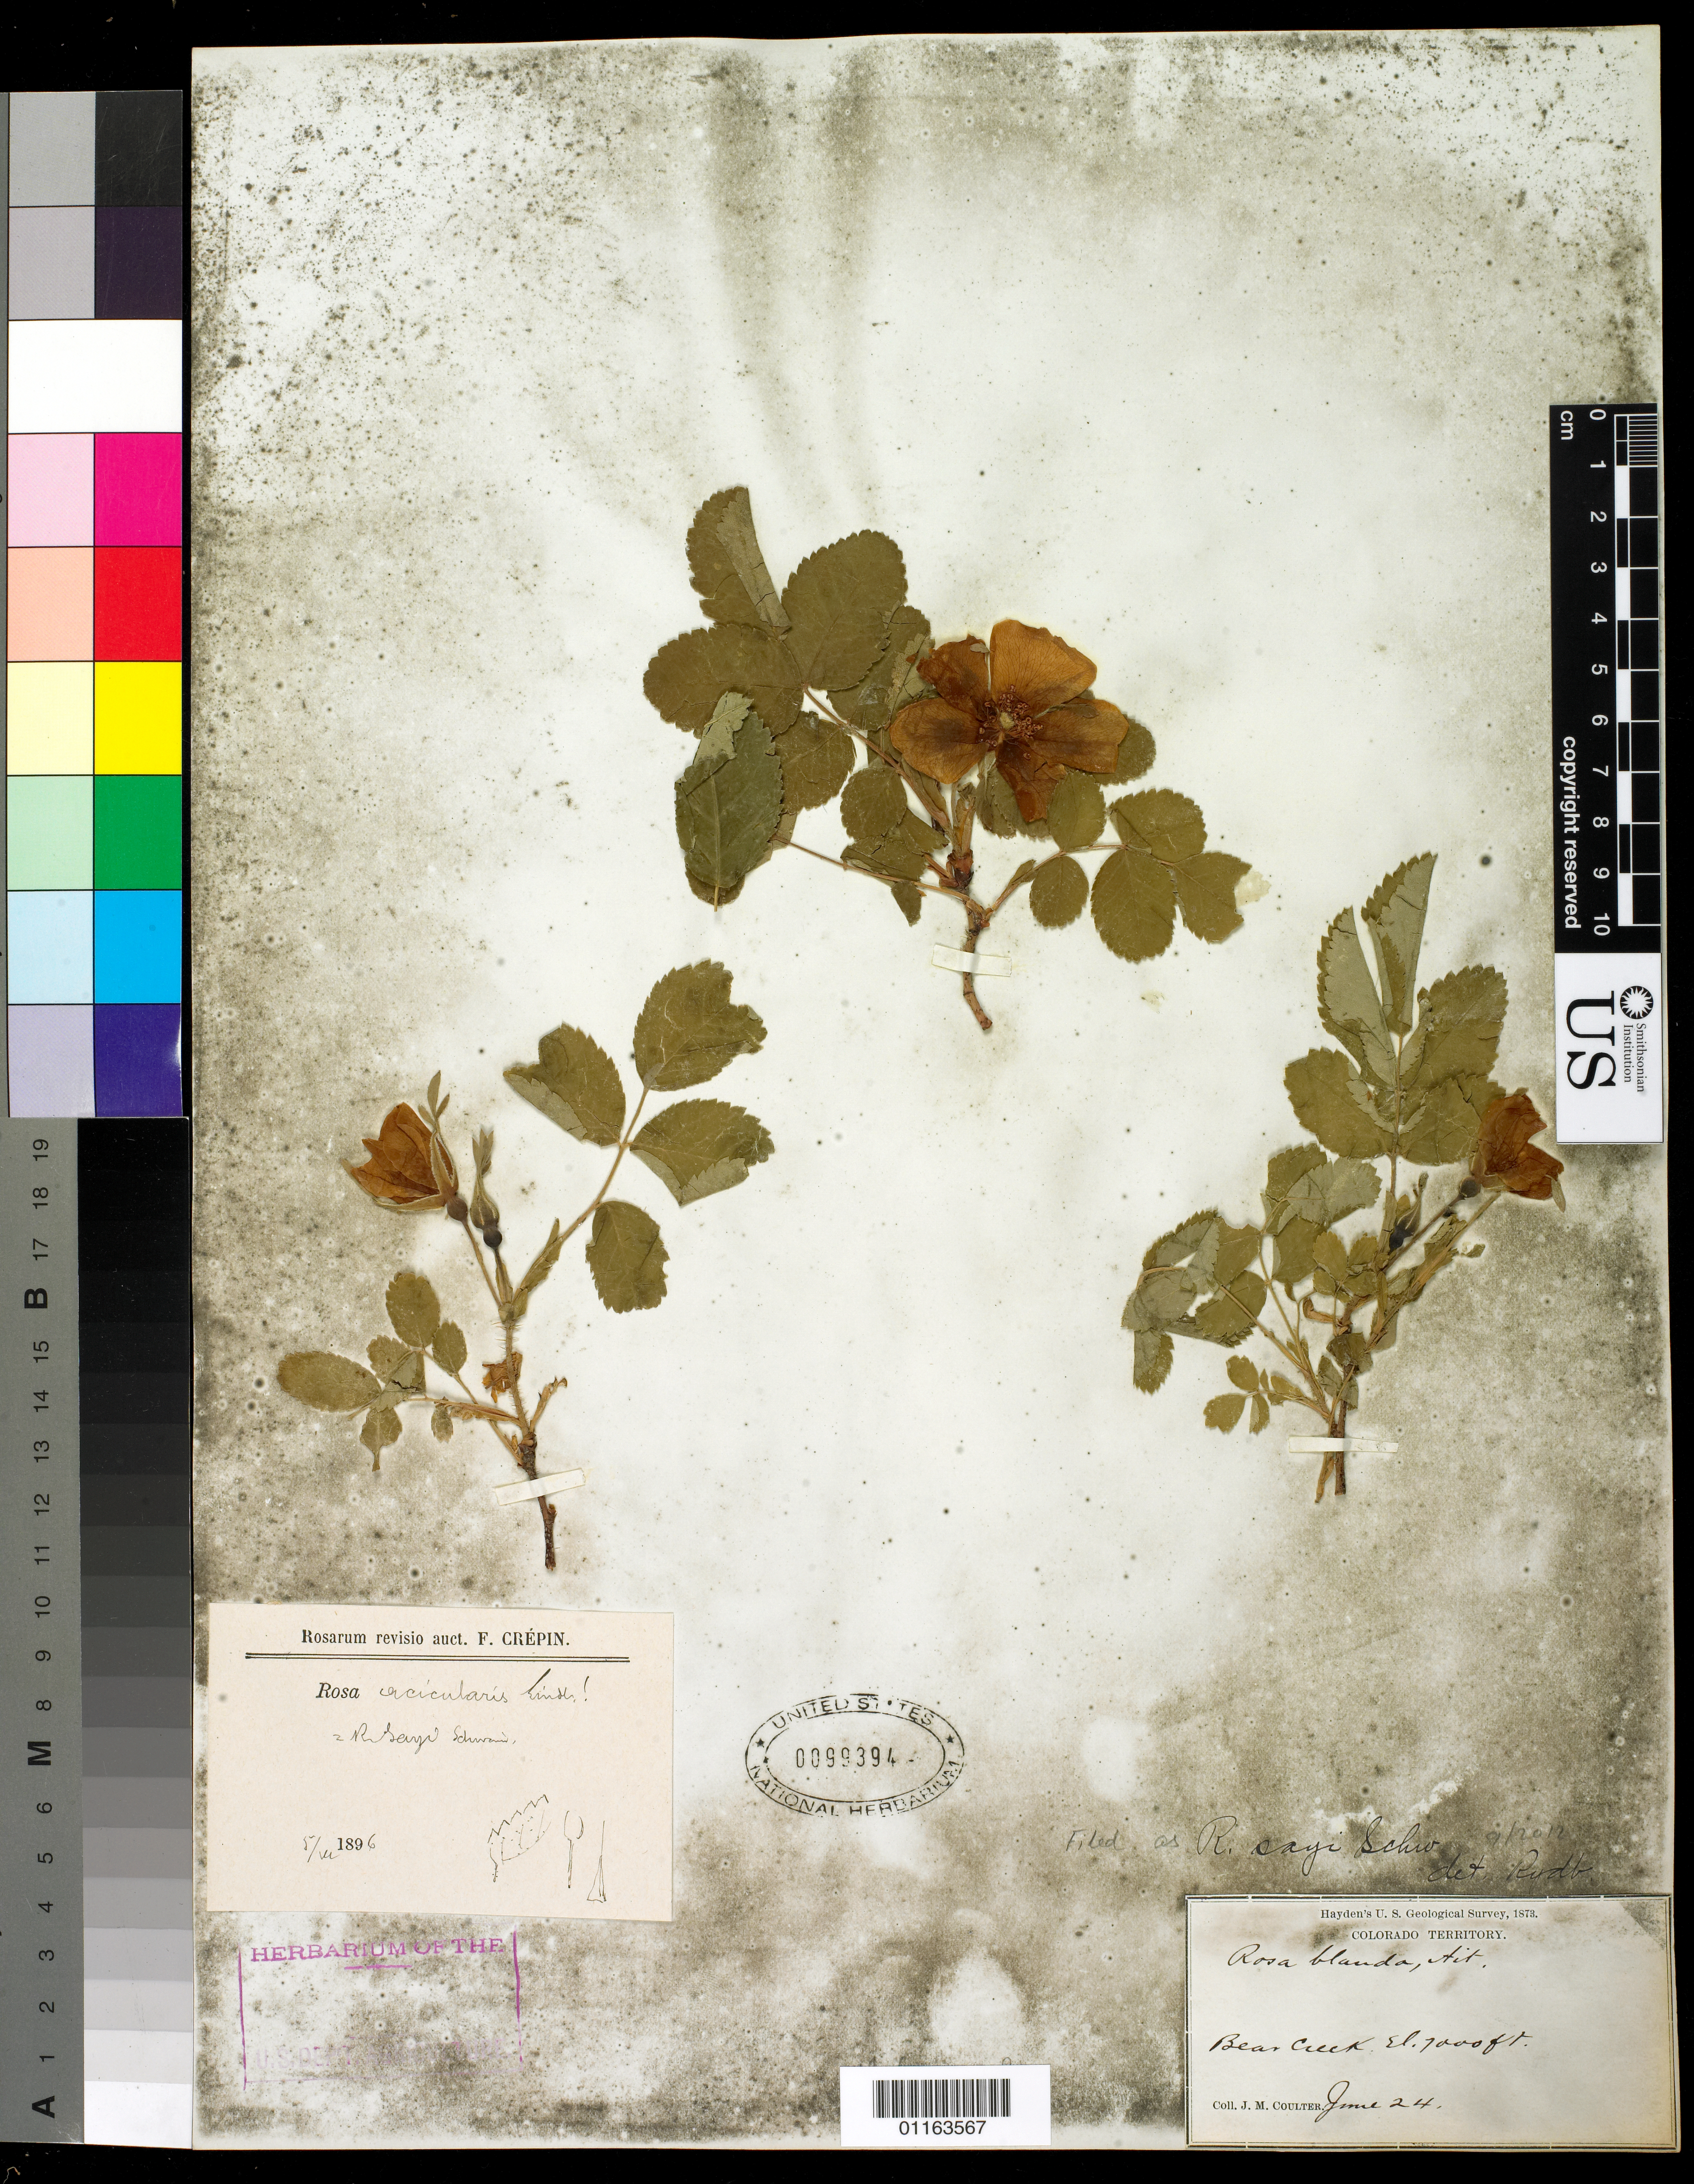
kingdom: Plantae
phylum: Tracheophyta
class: Magnoliopsida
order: Rosales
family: Rosaceae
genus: Rosa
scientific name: Rosa sayi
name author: Schwein.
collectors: J. M. Coulter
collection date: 1873-06-24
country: United States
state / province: Colorado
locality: Bear Creek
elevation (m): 2134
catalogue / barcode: US 99394